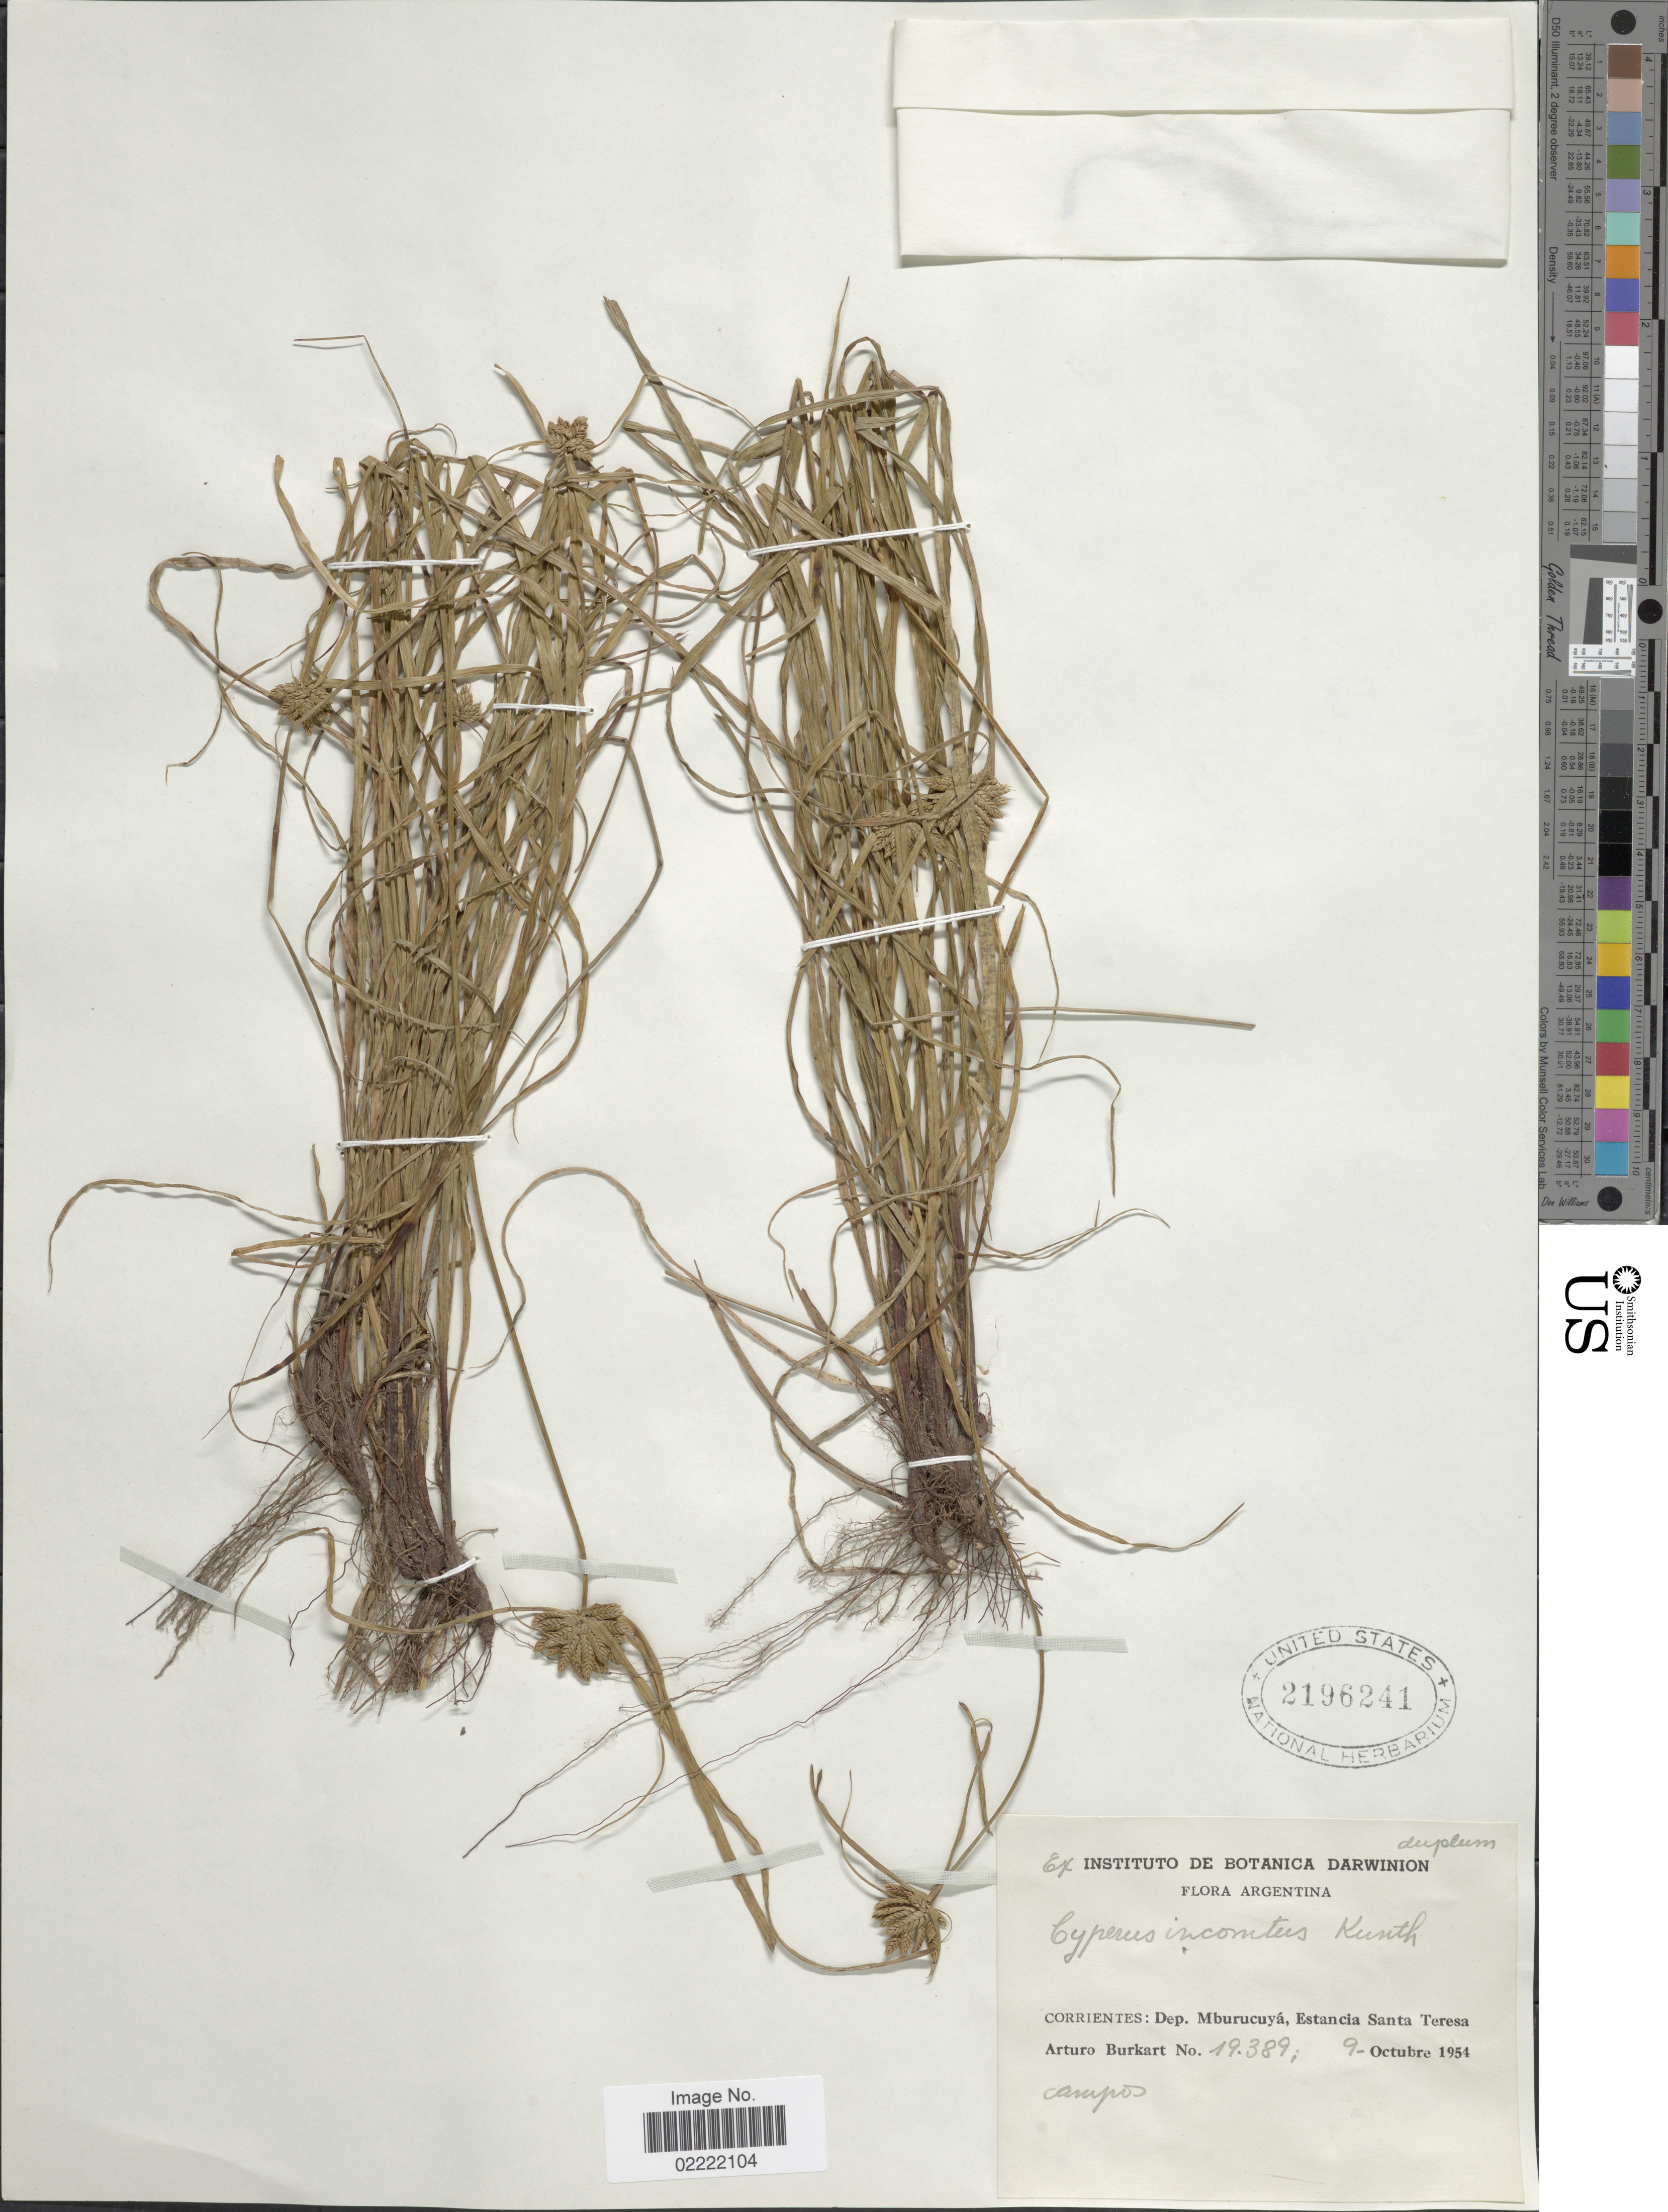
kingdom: Plantae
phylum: Tracheophyta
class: Liliopsida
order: Poales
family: Cyperaceae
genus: Cyperus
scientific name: Cyperus incomtus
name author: Kunth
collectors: A. E. Burkart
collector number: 19389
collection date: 1954-10-09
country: Argentina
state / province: Corrientes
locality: Dep. Mburucuyá, Estancia Santa Teresa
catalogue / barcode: US 2196241